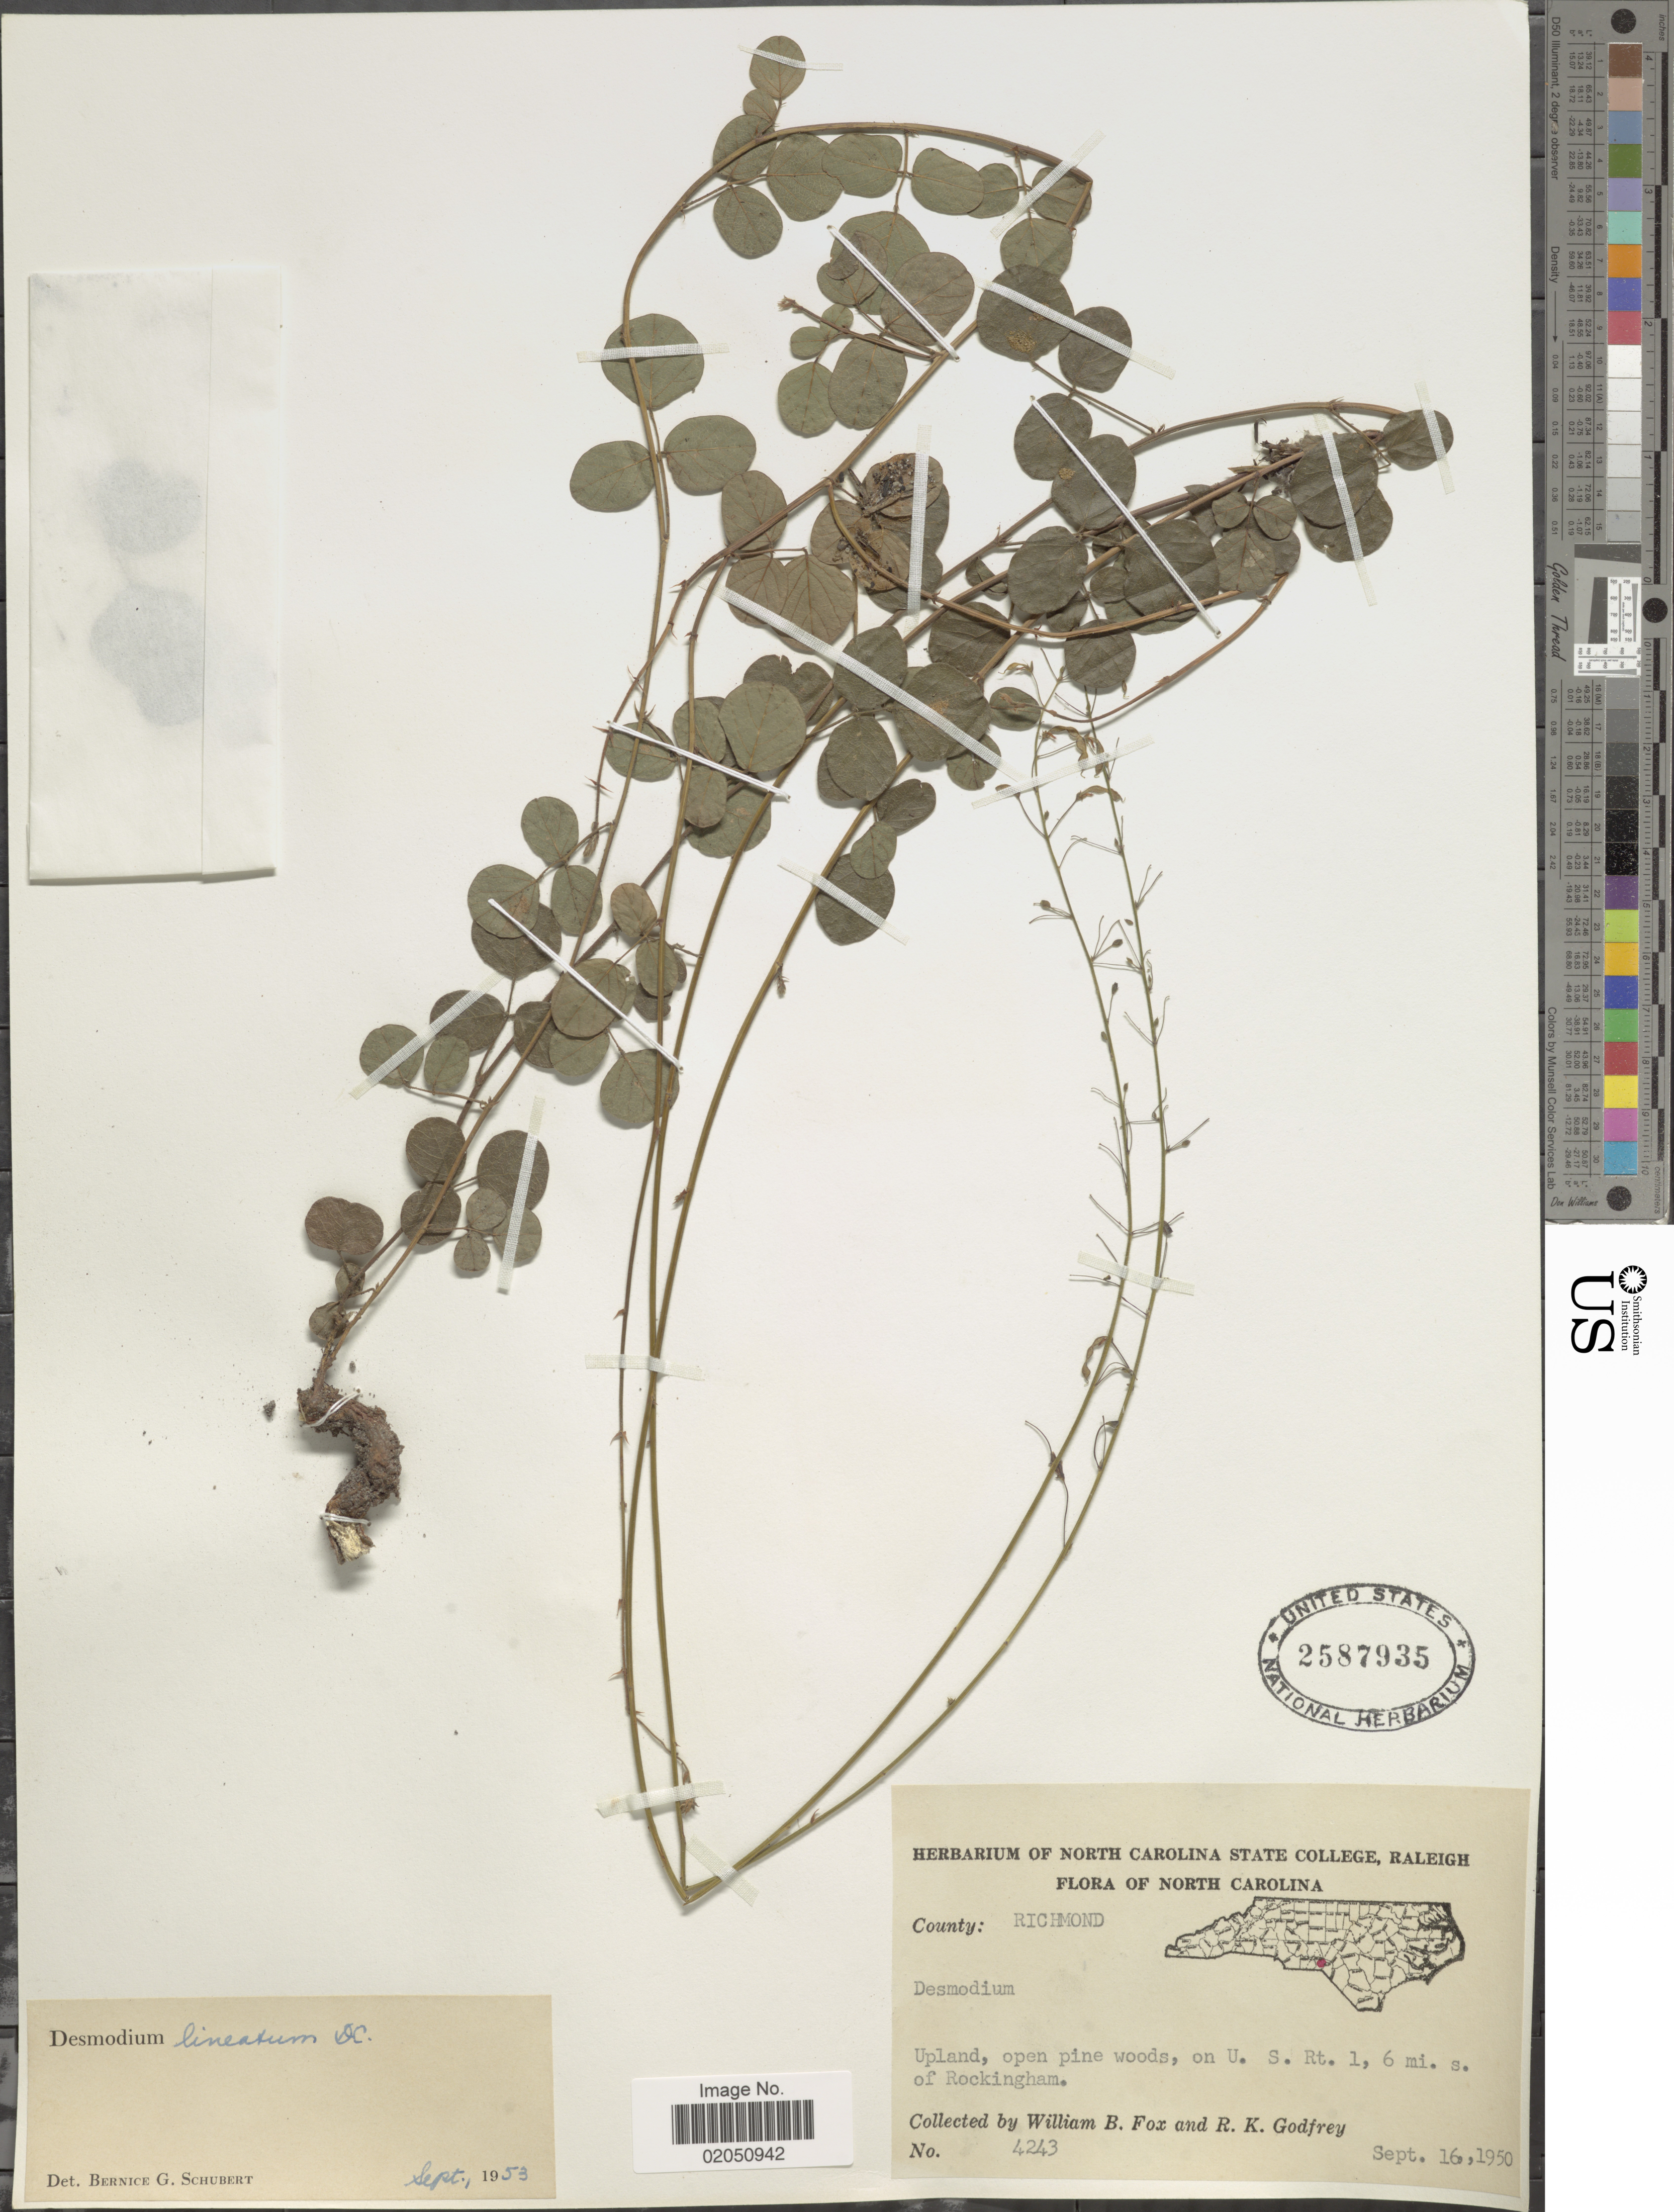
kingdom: Plantae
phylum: Tracheophyta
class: Magnoliopsida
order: Fabales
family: Fabaceae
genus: Desmodium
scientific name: Desmodium lineatum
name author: DC.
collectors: W. B. Fox & R. K. Godfrey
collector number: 4243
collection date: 1950-09-16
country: United States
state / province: North Carolina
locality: County: Richmond, Upland, open pine woods, on U.S. Rt. 1. 6 mi. s. of Rockingham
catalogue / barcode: US 2587935